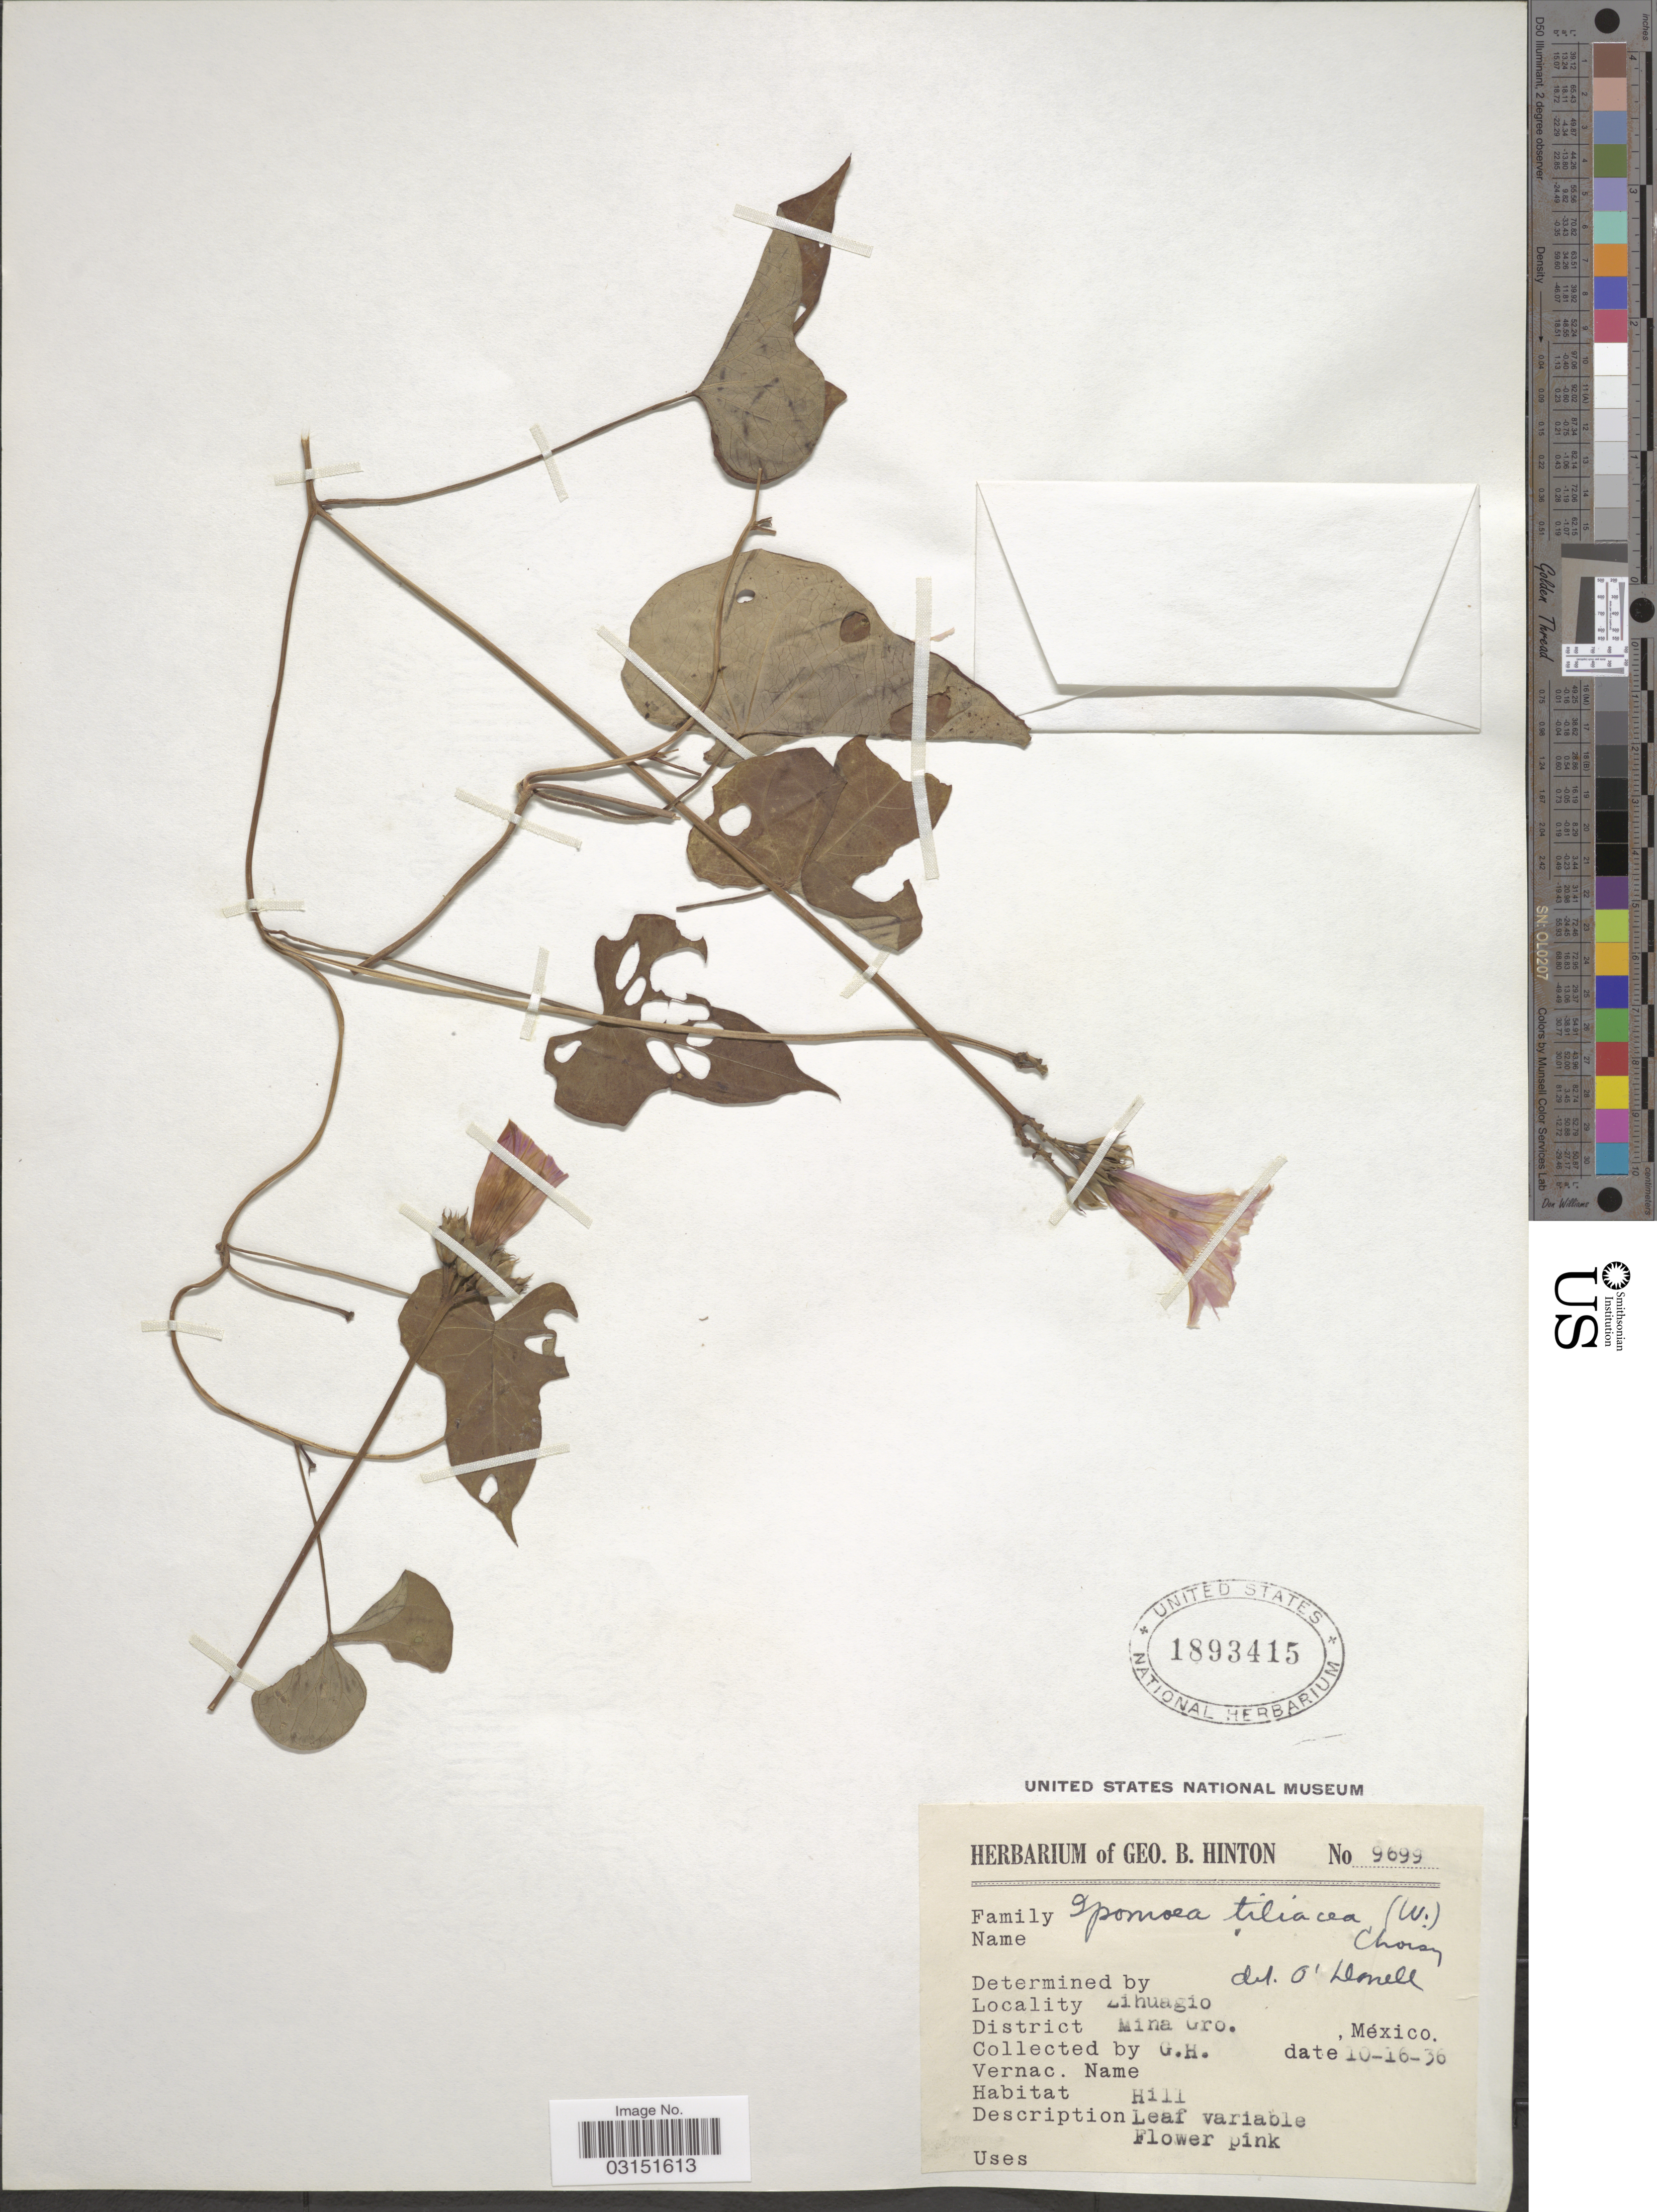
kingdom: Plantae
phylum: Tracheophyta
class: Magnoliopsida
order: Solanales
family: Convolvulaceae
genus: Ipomoea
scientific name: Ipomoea tiliacea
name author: (Willd.) Choisy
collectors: G. B. Hinton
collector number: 9699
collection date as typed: Transcribed d/m/y: 16/10/36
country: Mexico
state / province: Guerrero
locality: Zihuagio. District Mina.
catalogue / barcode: US 1893415